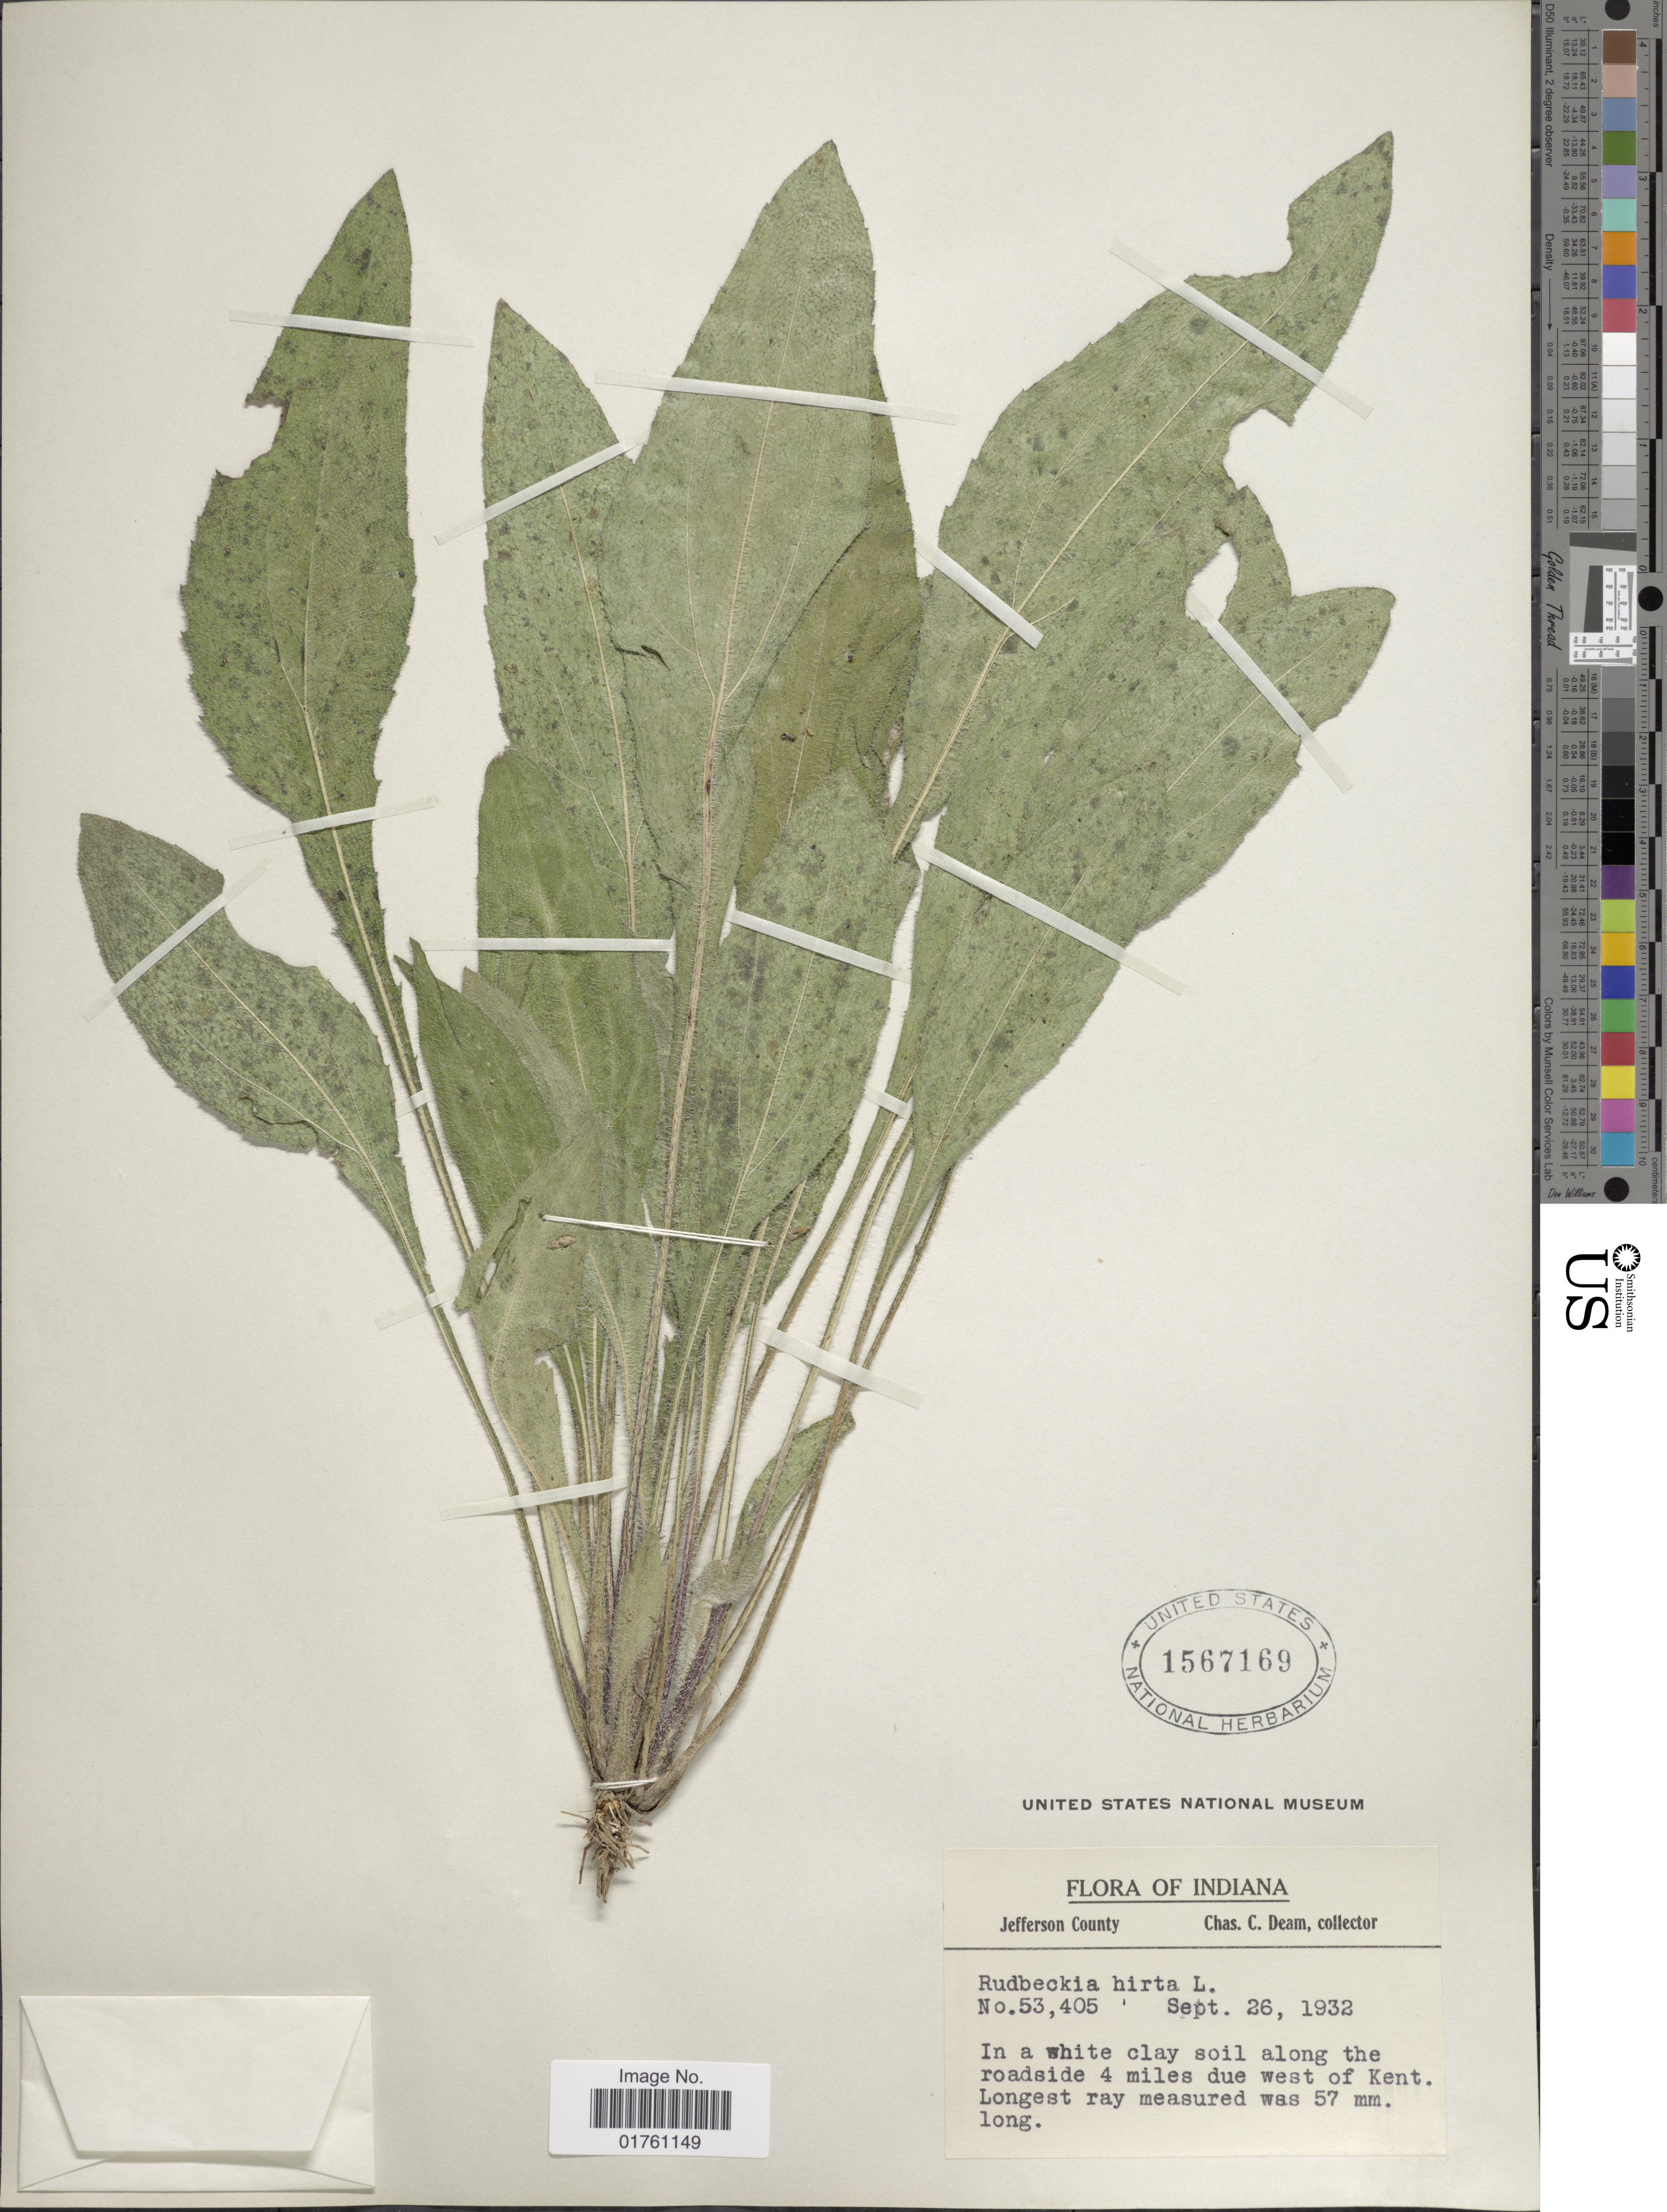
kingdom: Plantae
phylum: Tracheophyta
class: Magnoliopsida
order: Asterales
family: Asteraceae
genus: Rudbeckia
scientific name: Rudbeckia hirta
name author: L.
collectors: C. C. Deam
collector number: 53405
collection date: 1932-09-26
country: United States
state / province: Indiana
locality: Jefferson County, In a white clay soil along the roadside 4 miles due west of Kent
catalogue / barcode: US 1567169